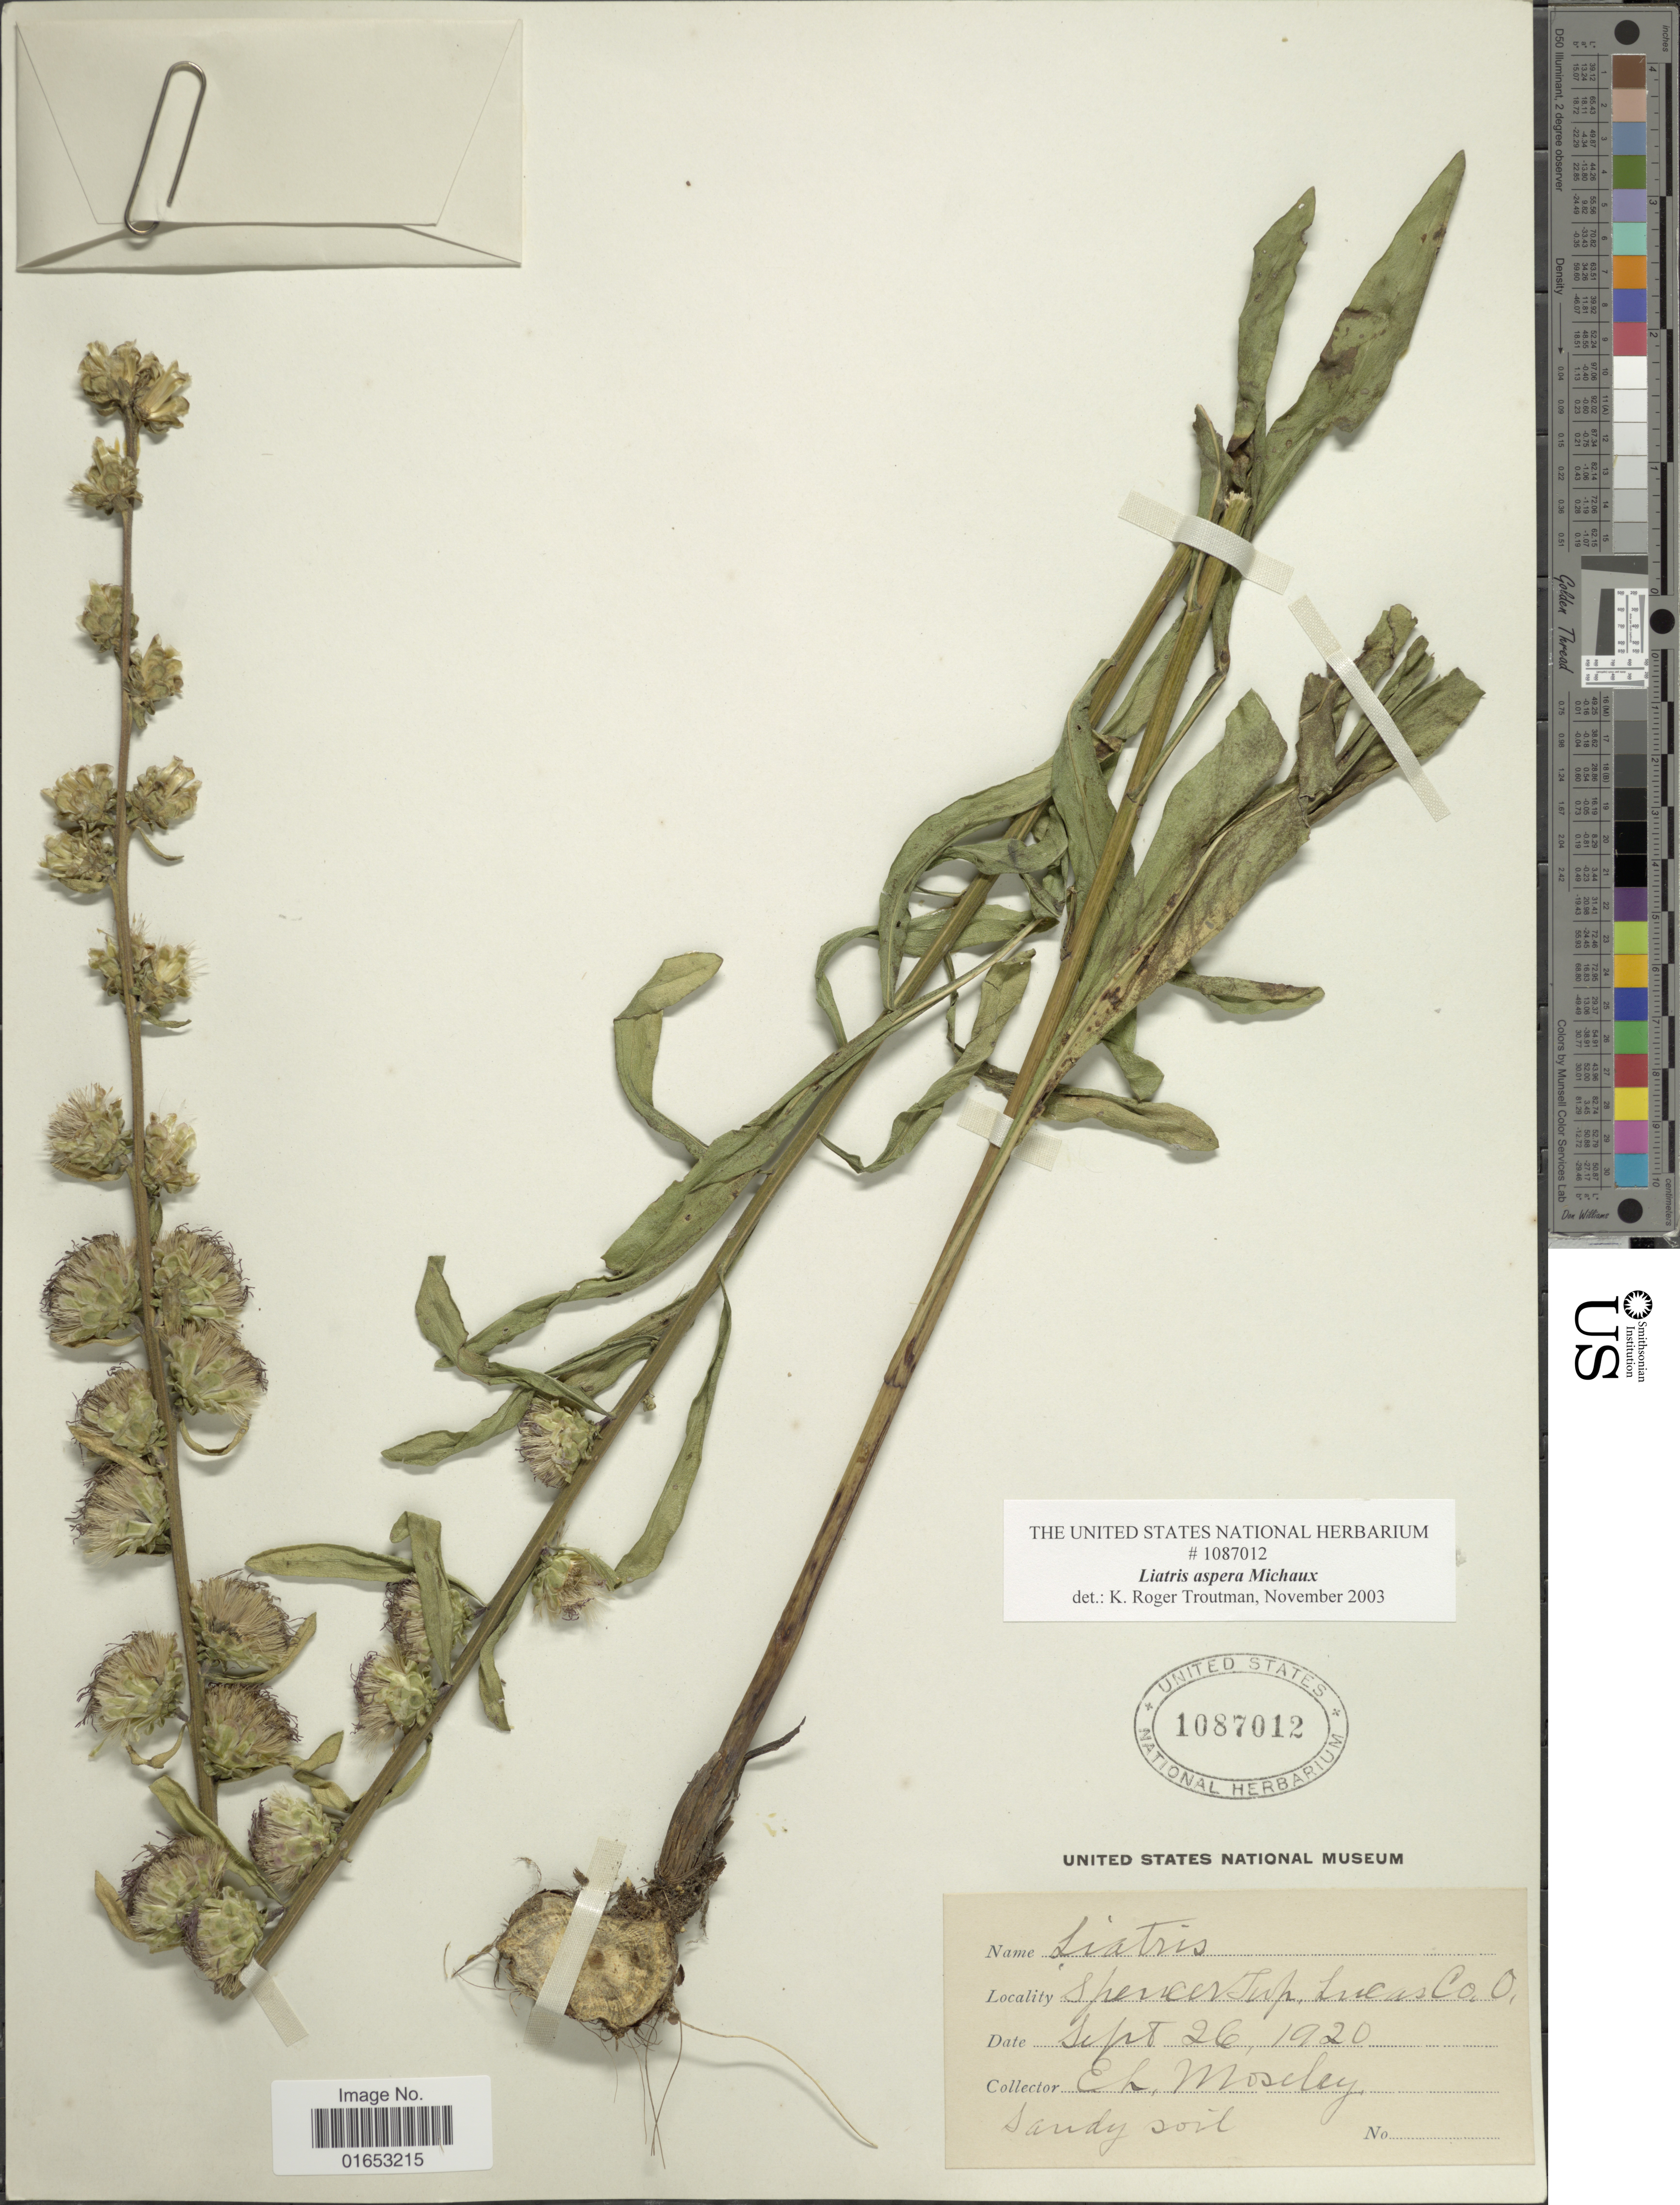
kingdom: Plantae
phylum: Tracheophyta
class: Magnoliopsida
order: Asterales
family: Asteraceae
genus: Liatris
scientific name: Liatris aspera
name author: Michx.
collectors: E. Moseley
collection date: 1920-09-26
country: United States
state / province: Ohio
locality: Spencer Twp. Lucas Co. O.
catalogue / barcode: US 1087012